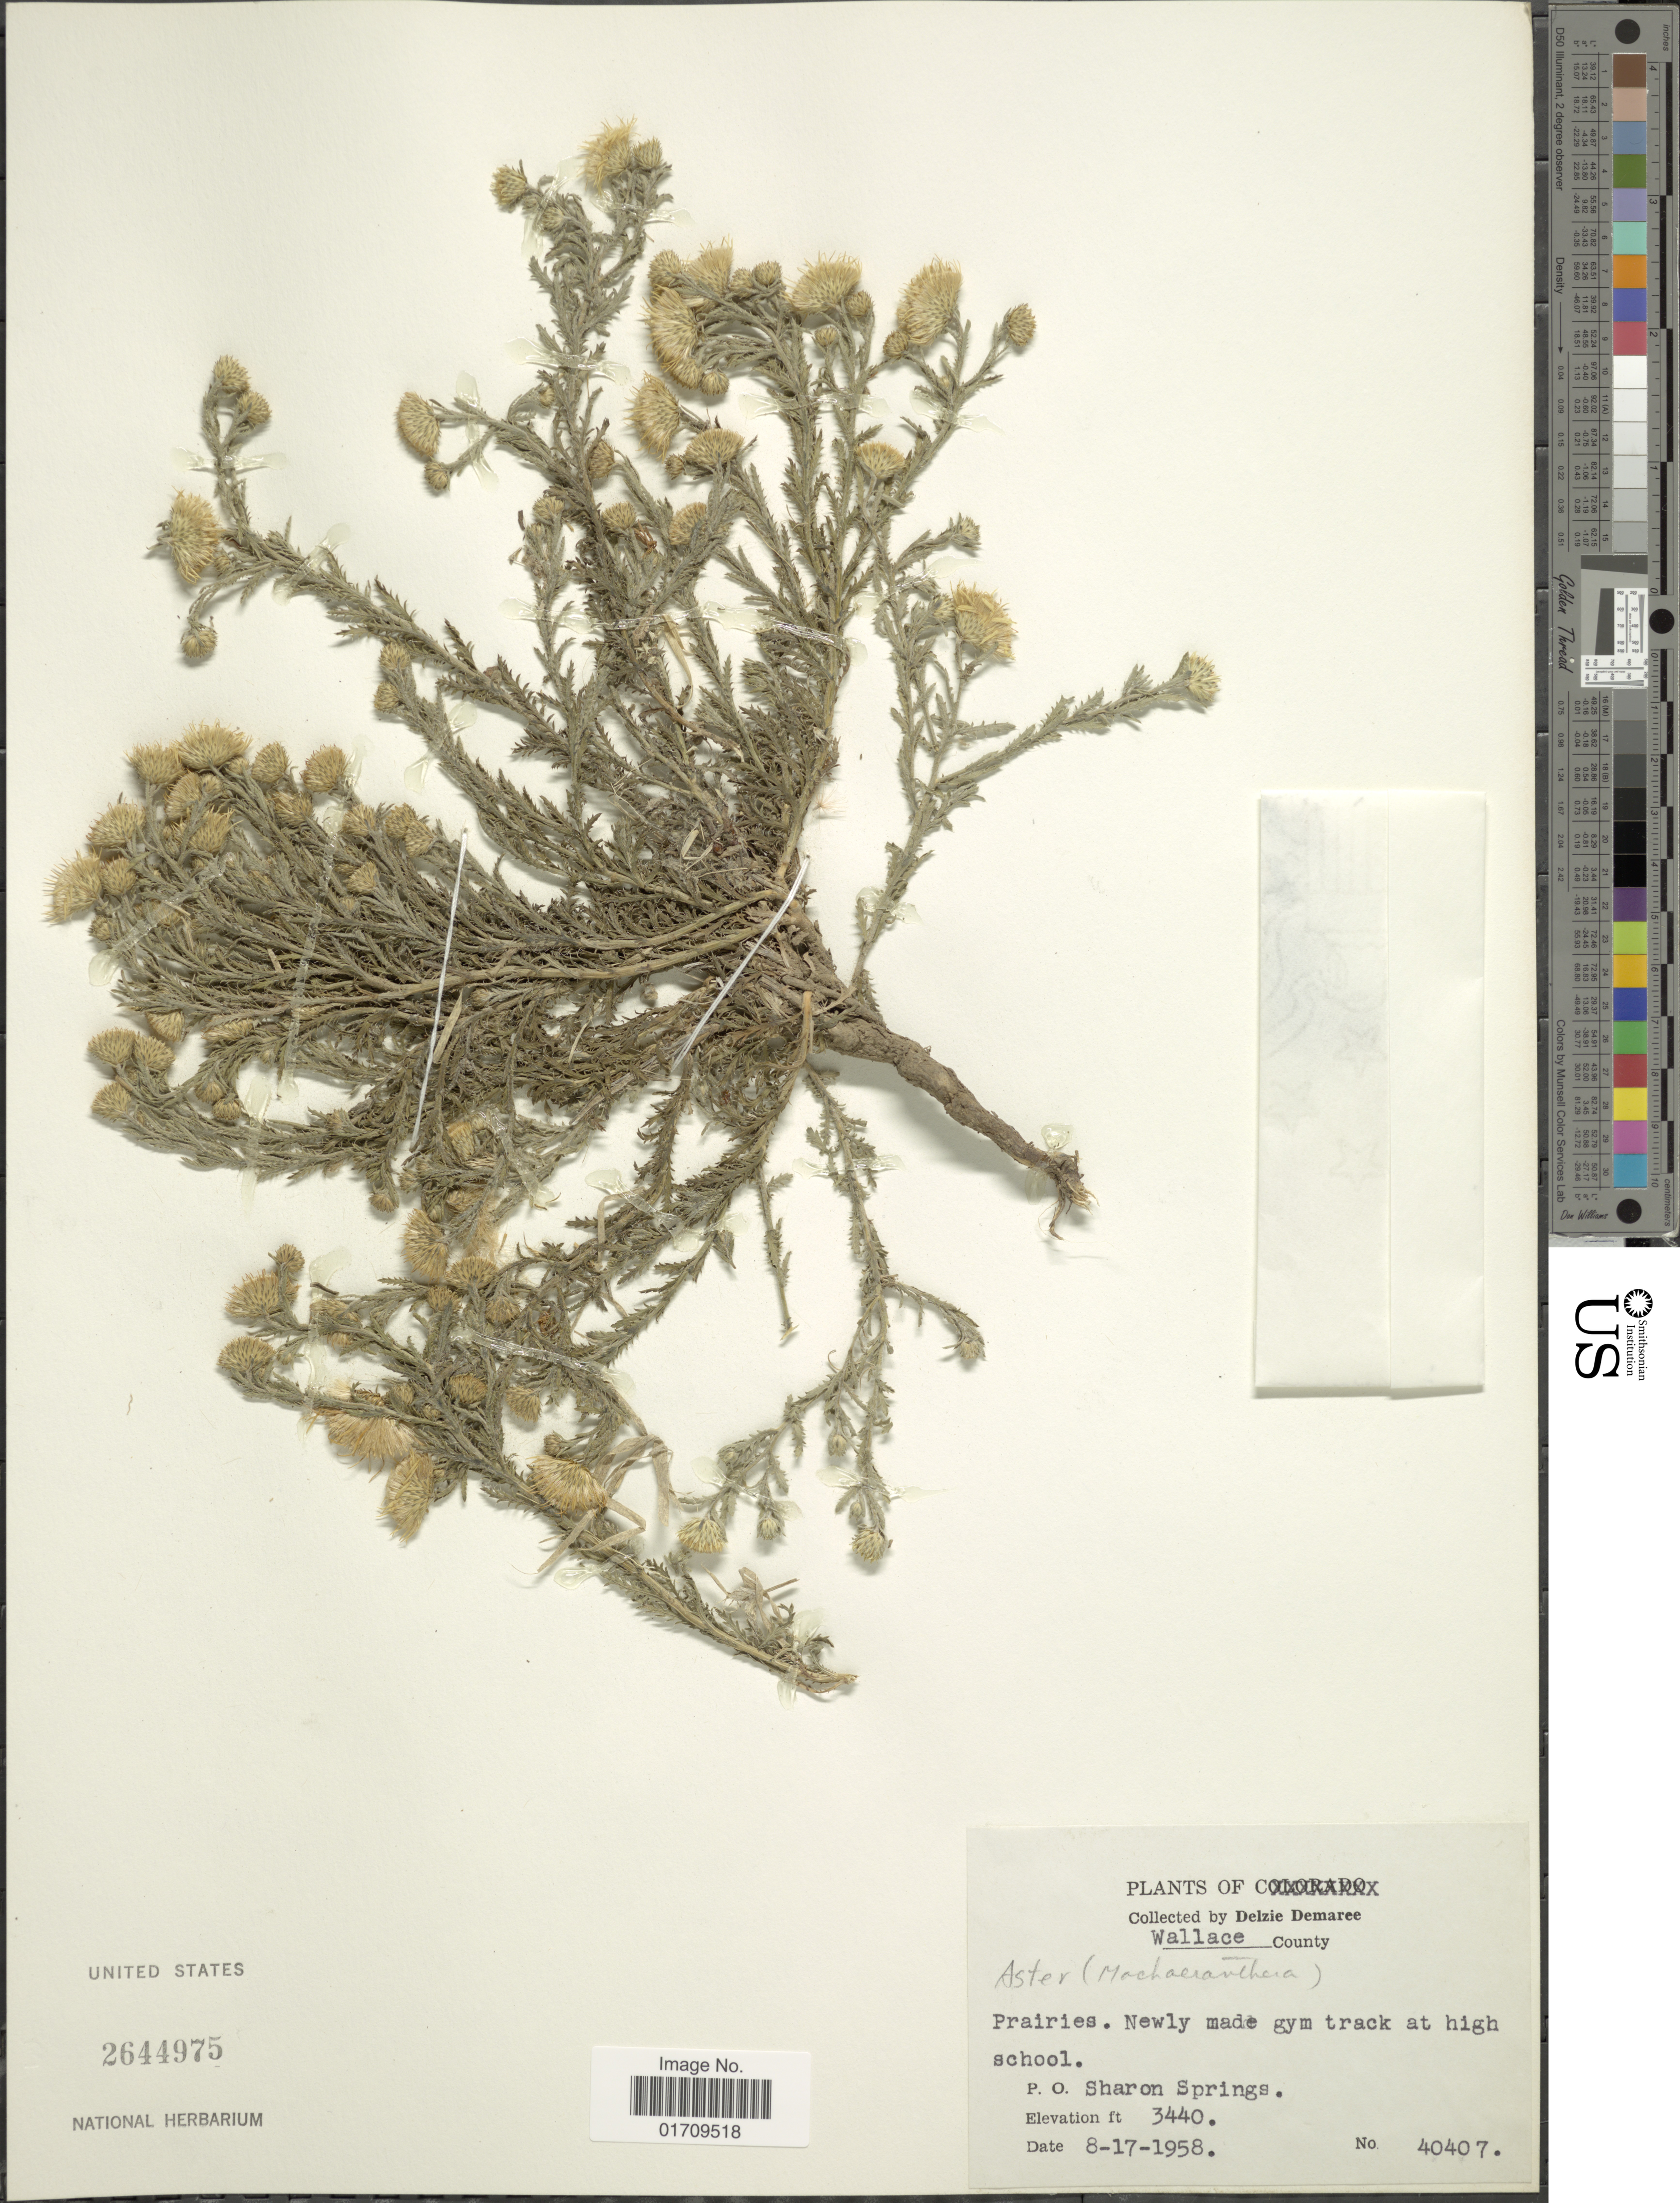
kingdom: Plantae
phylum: Tracheophyta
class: Magnoliopsida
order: Asterales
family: Asteraceae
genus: Machaeranthera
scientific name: Machaeranthera sp.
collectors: D. Demaree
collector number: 40407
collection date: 1958-08-17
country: United States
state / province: Kansas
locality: Wallace County, P. O. Sharon Springs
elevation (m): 1049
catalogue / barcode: US 2644975